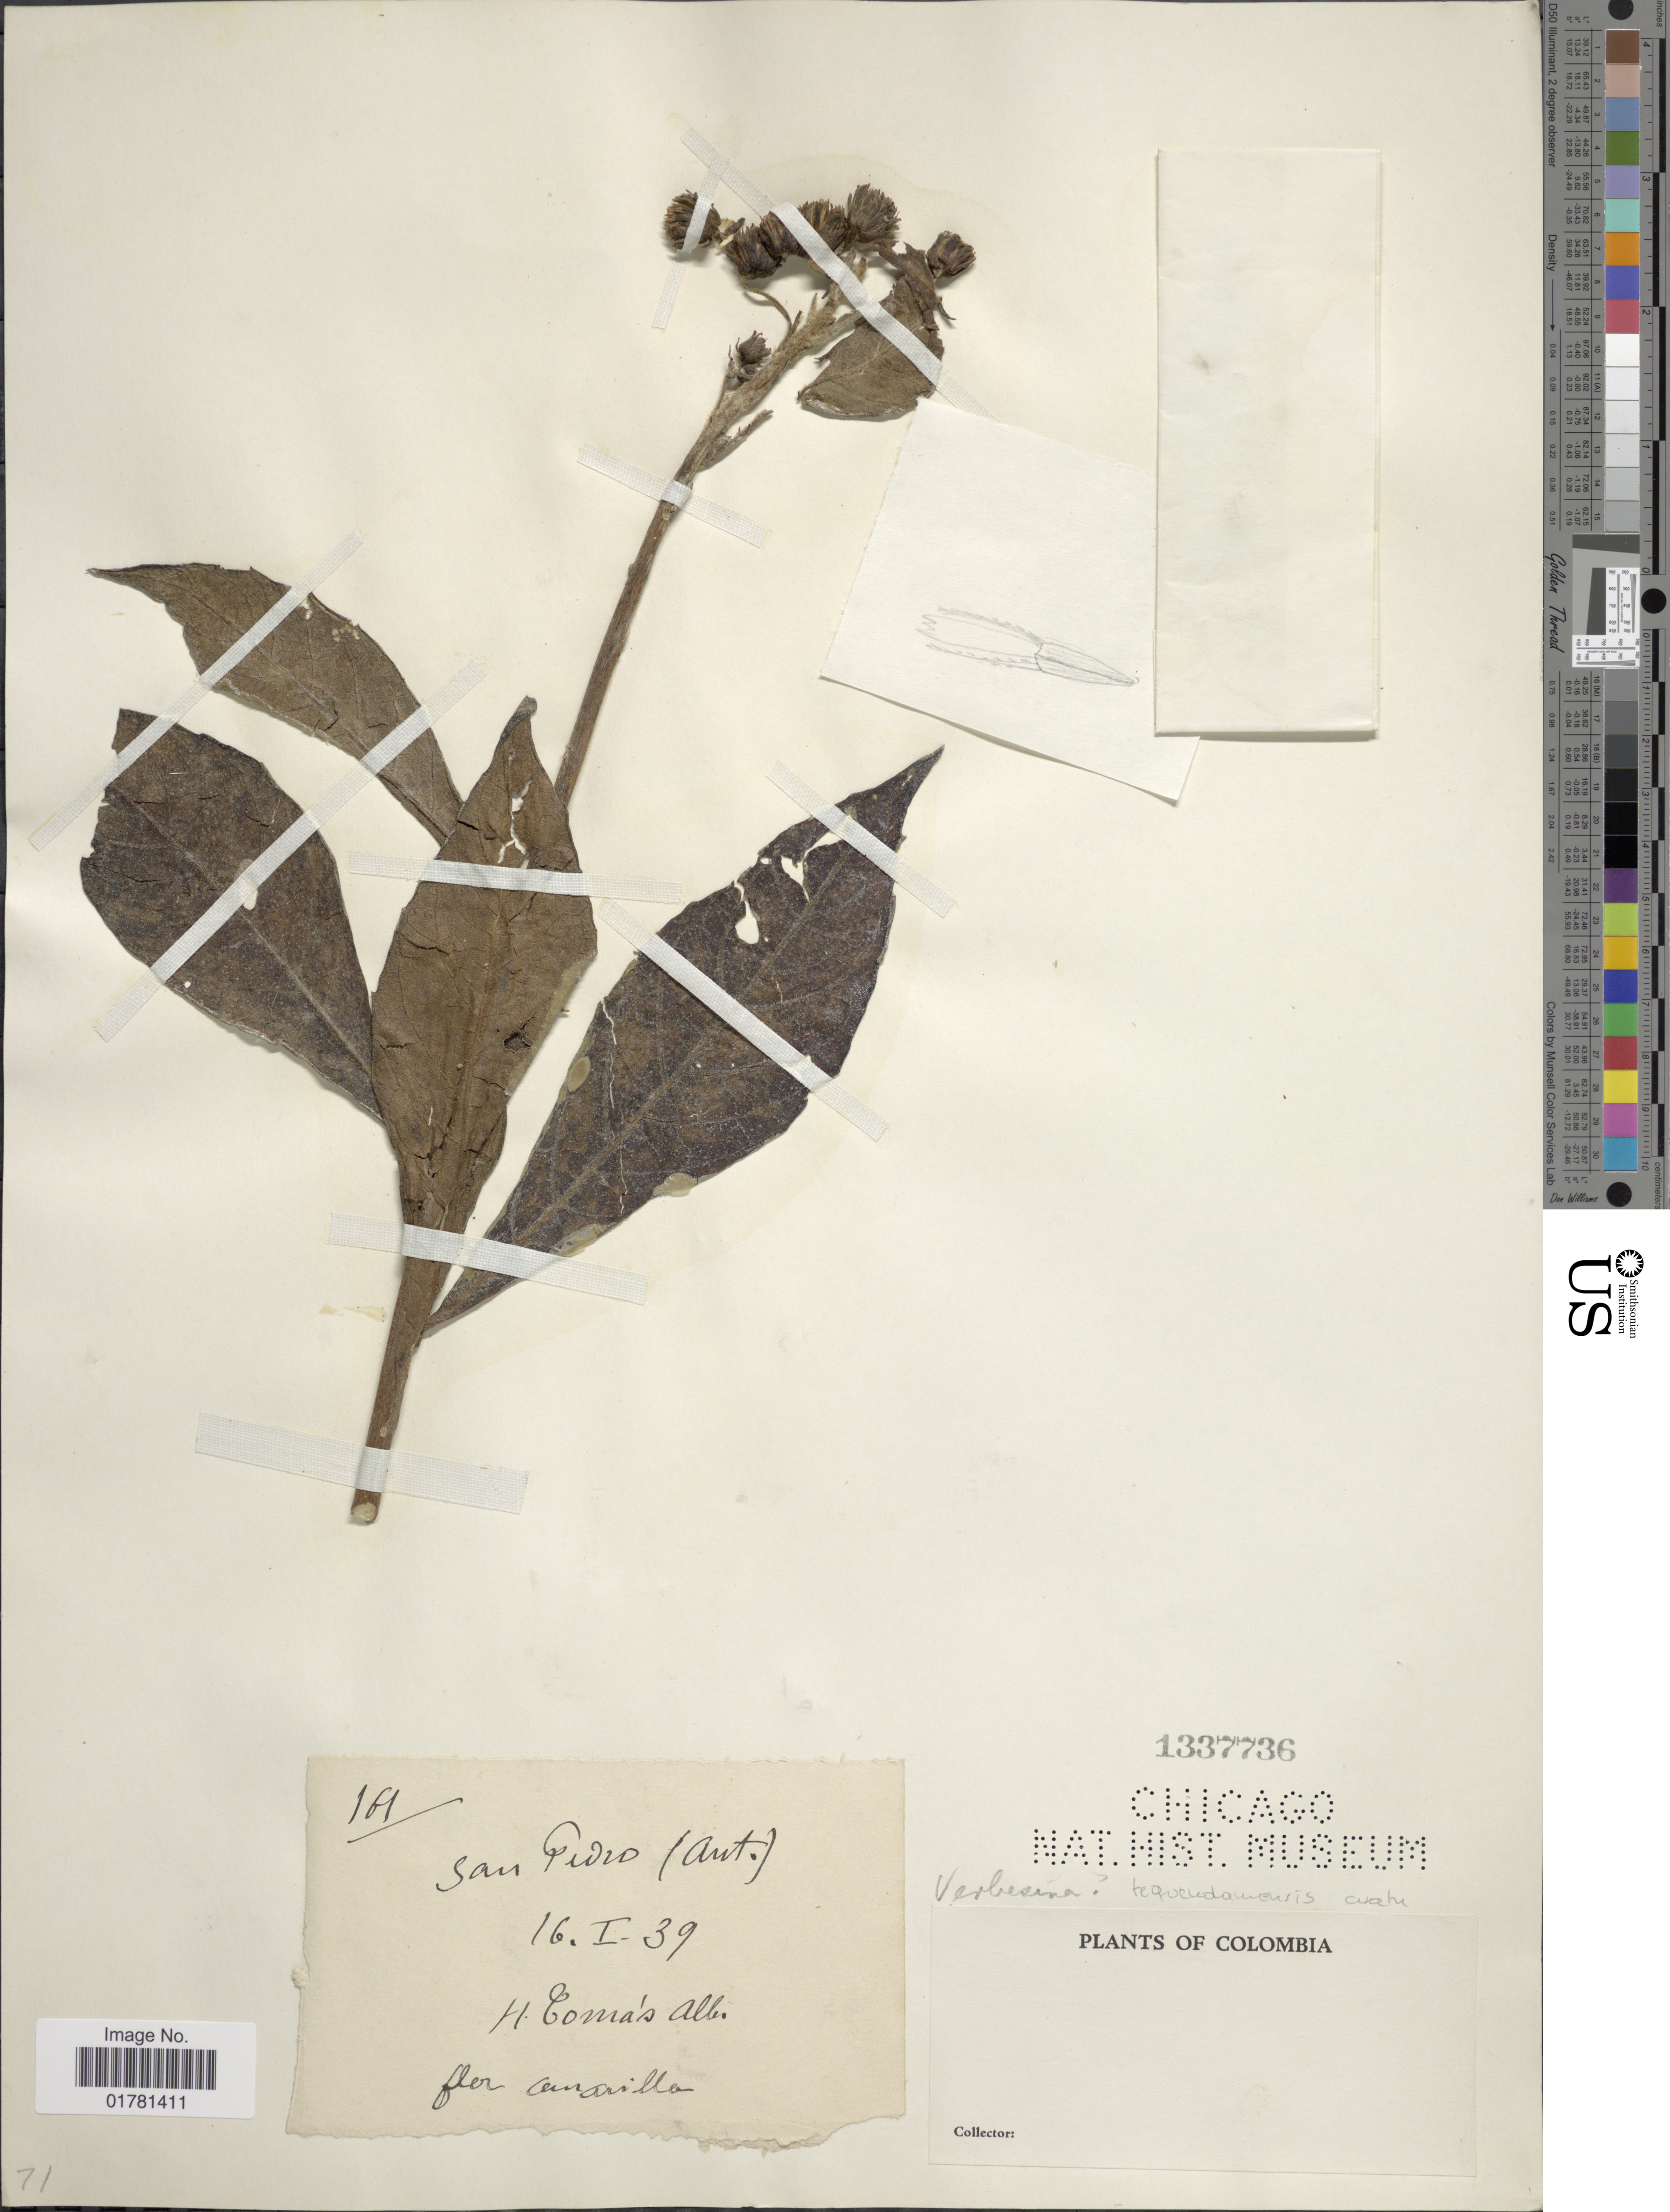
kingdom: Plantae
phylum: Tracheophyta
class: Magnoliopsida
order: Asterales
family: Asteraceae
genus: Verbesina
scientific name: Verbesina tequendamensis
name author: Cuatrec.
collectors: A. Comas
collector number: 161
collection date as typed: Transcribed d/m/y: 16/1/39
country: Colombia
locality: San Pedro (Ant) [interpreted]